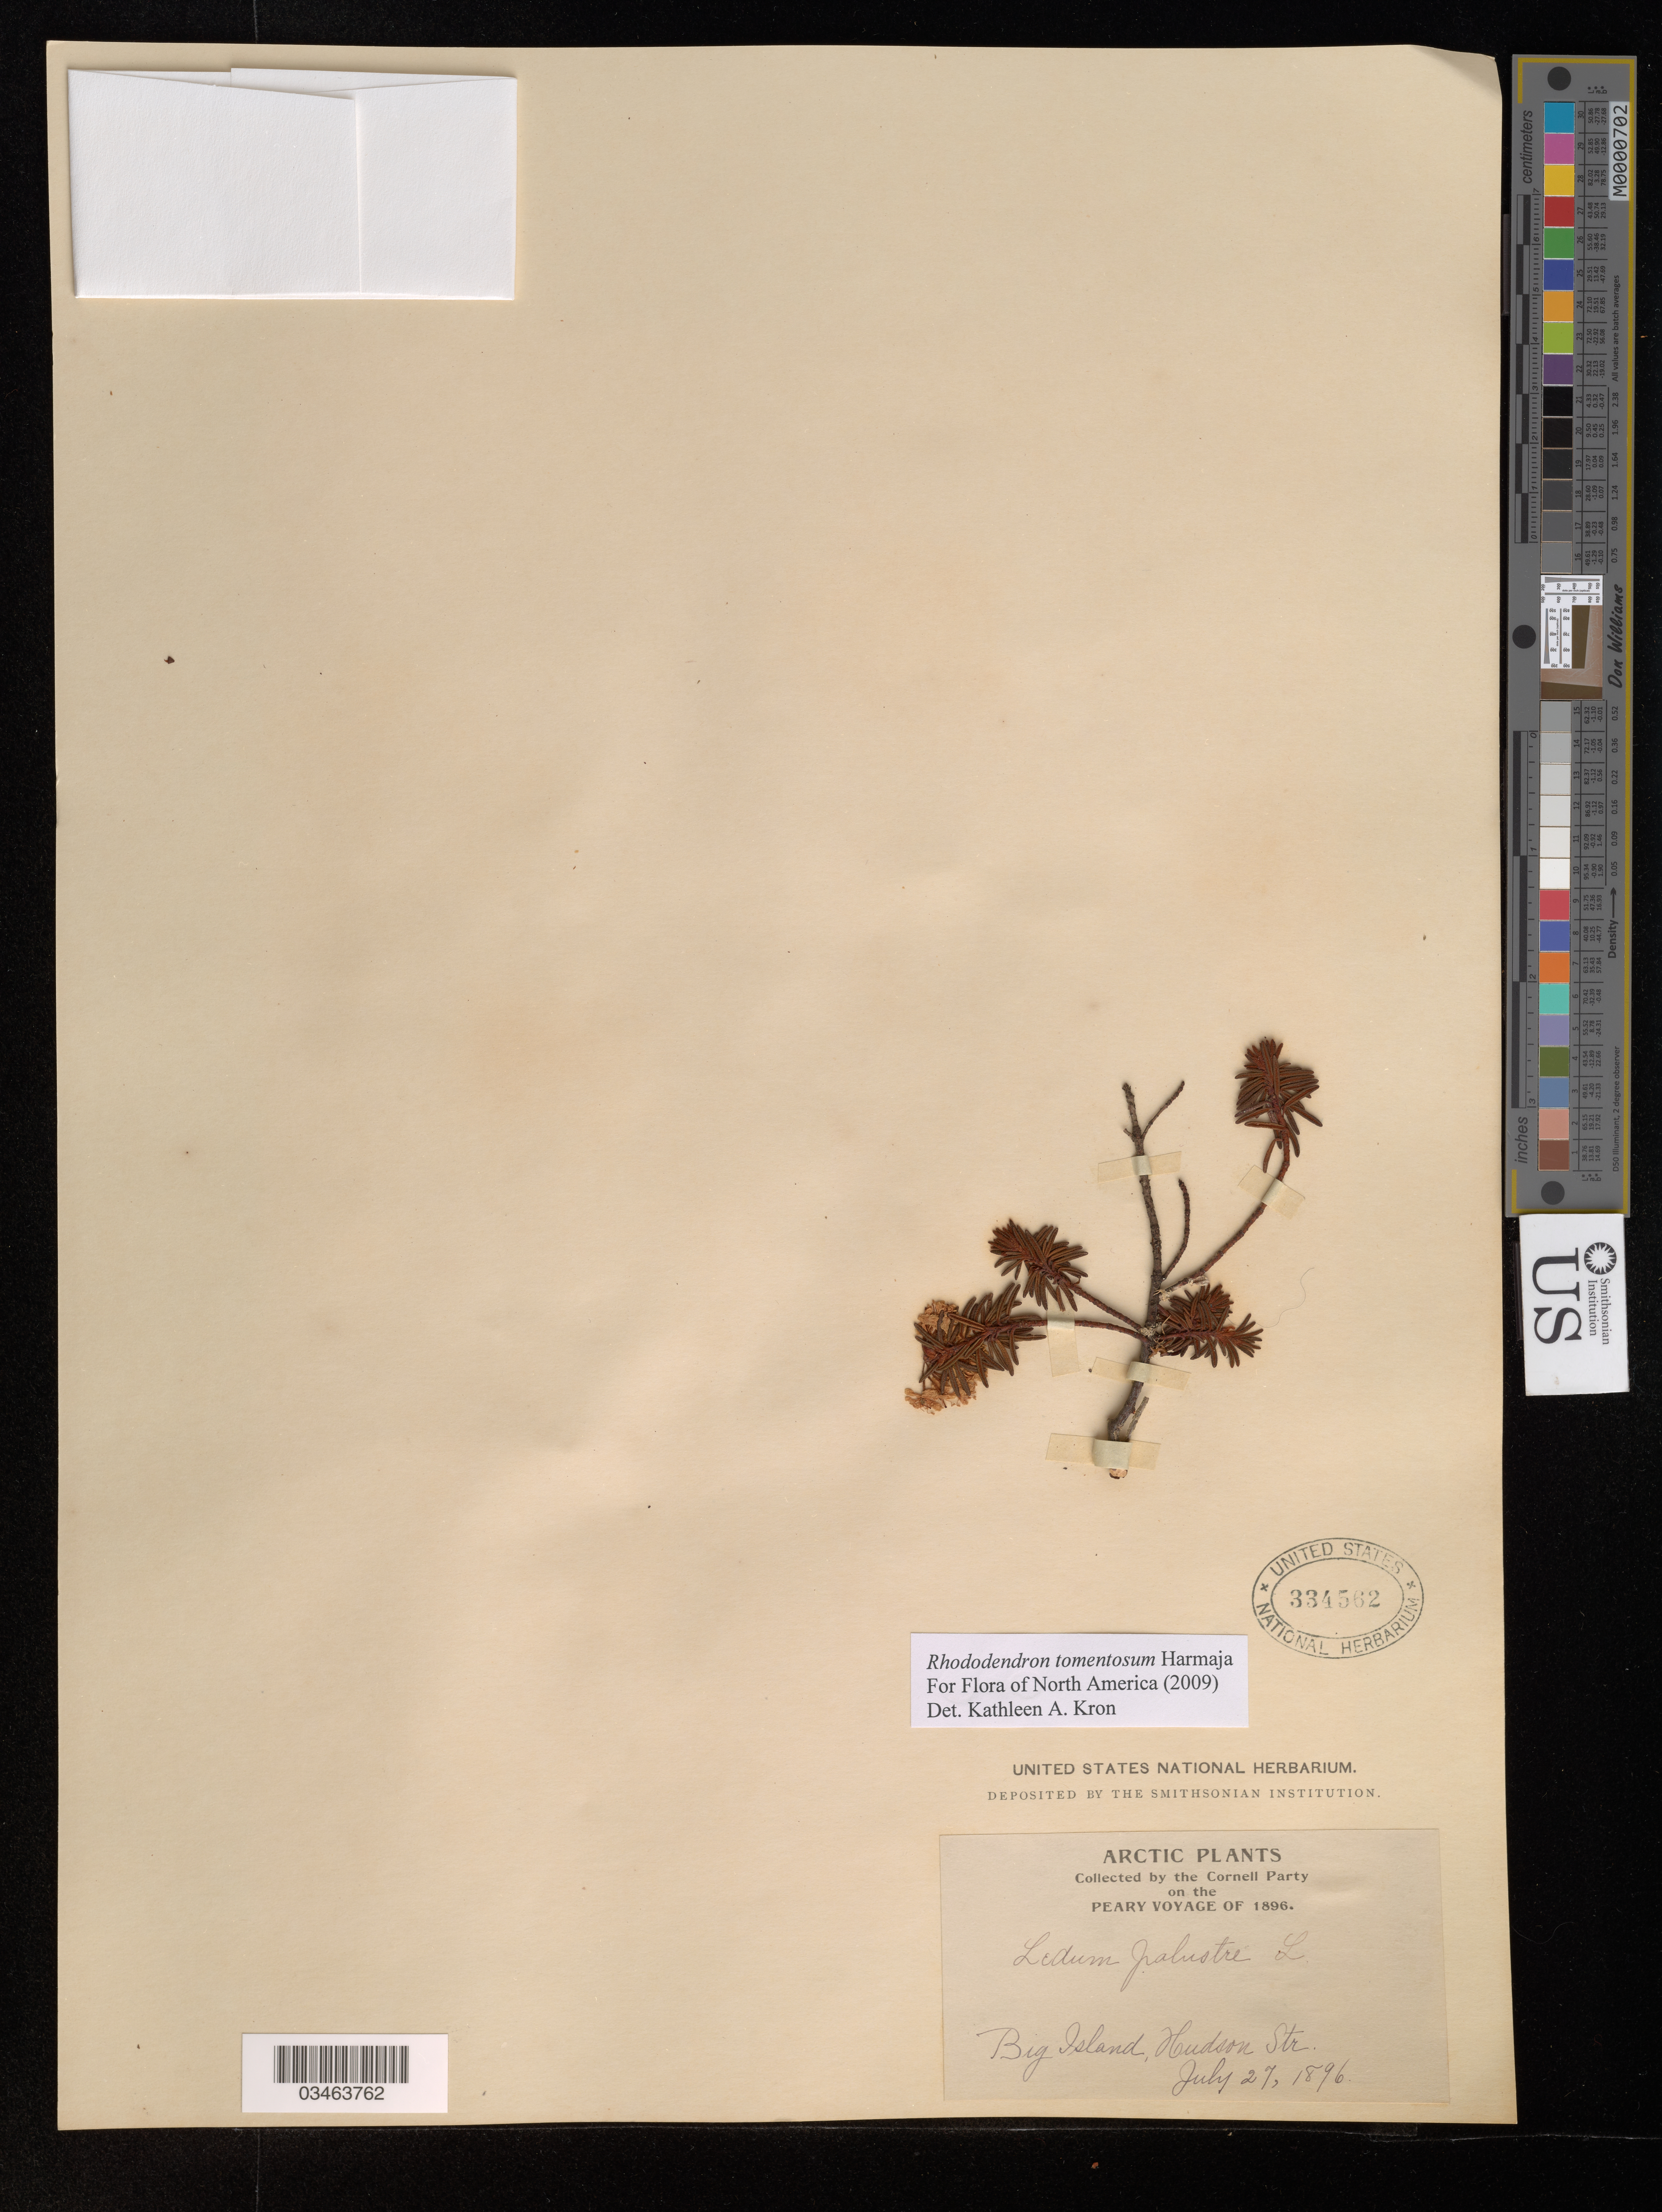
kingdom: Plantae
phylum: Tracheophyta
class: Magnoliopsida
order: Ericales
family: Ericaceae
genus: Rhododendron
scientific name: Rhododendron tomentosum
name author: Harmaja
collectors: Cornell Party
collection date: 1896-07-27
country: Canada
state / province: Nunavut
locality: Arctic. Big Island, Hudson Str.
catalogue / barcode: US 334562